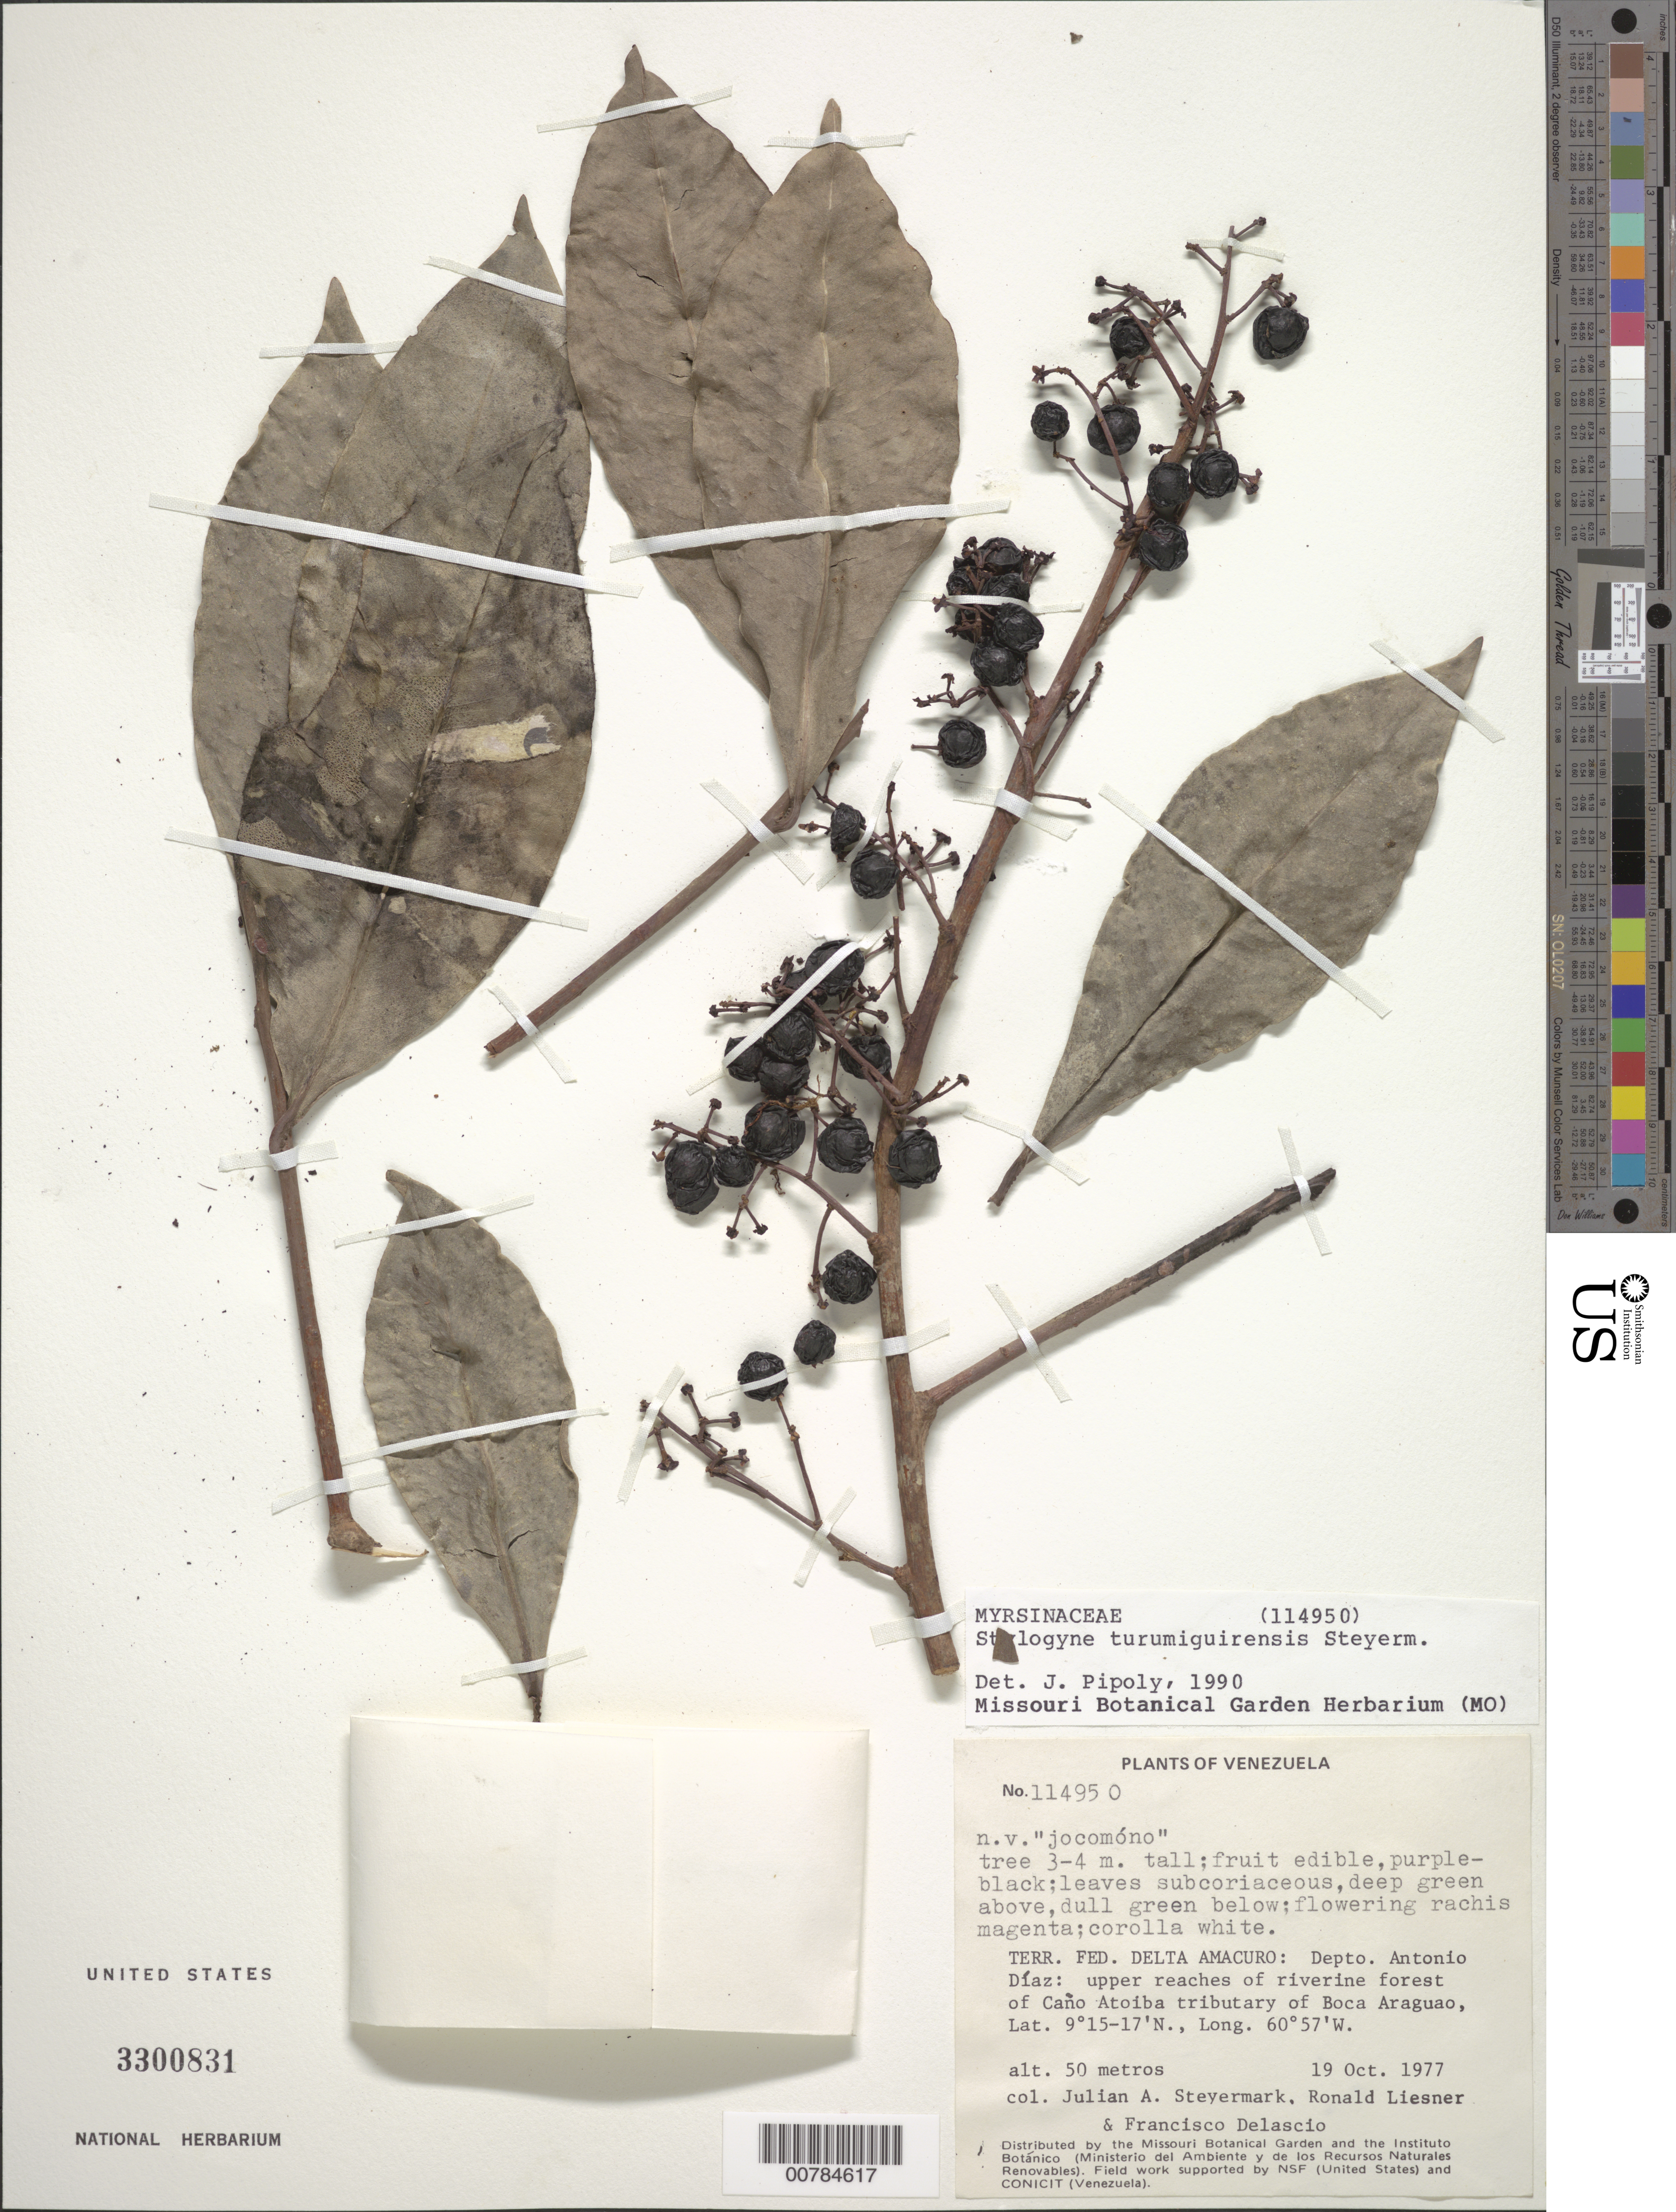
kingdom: Plantae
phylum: Tracheophyta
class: Magnoliopsida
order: Ericales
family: Primulaceae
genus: Stylogyne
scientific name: Stylogyne turumiquirensis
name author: Steyerm.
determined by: Pipoly, J. J., III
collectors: J. Steyermark, R. L. Liesner & F. Delascio C.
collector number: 114950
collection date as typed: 19-Oct-77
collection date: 1977-10-19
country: Venezuela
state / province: Delta Amacuro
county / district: Antonio Díaz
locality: Caño Atoiba tributary of Boca Araguao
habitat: Upper reaches of riverine forest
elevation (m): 50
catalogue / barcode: US 3300831